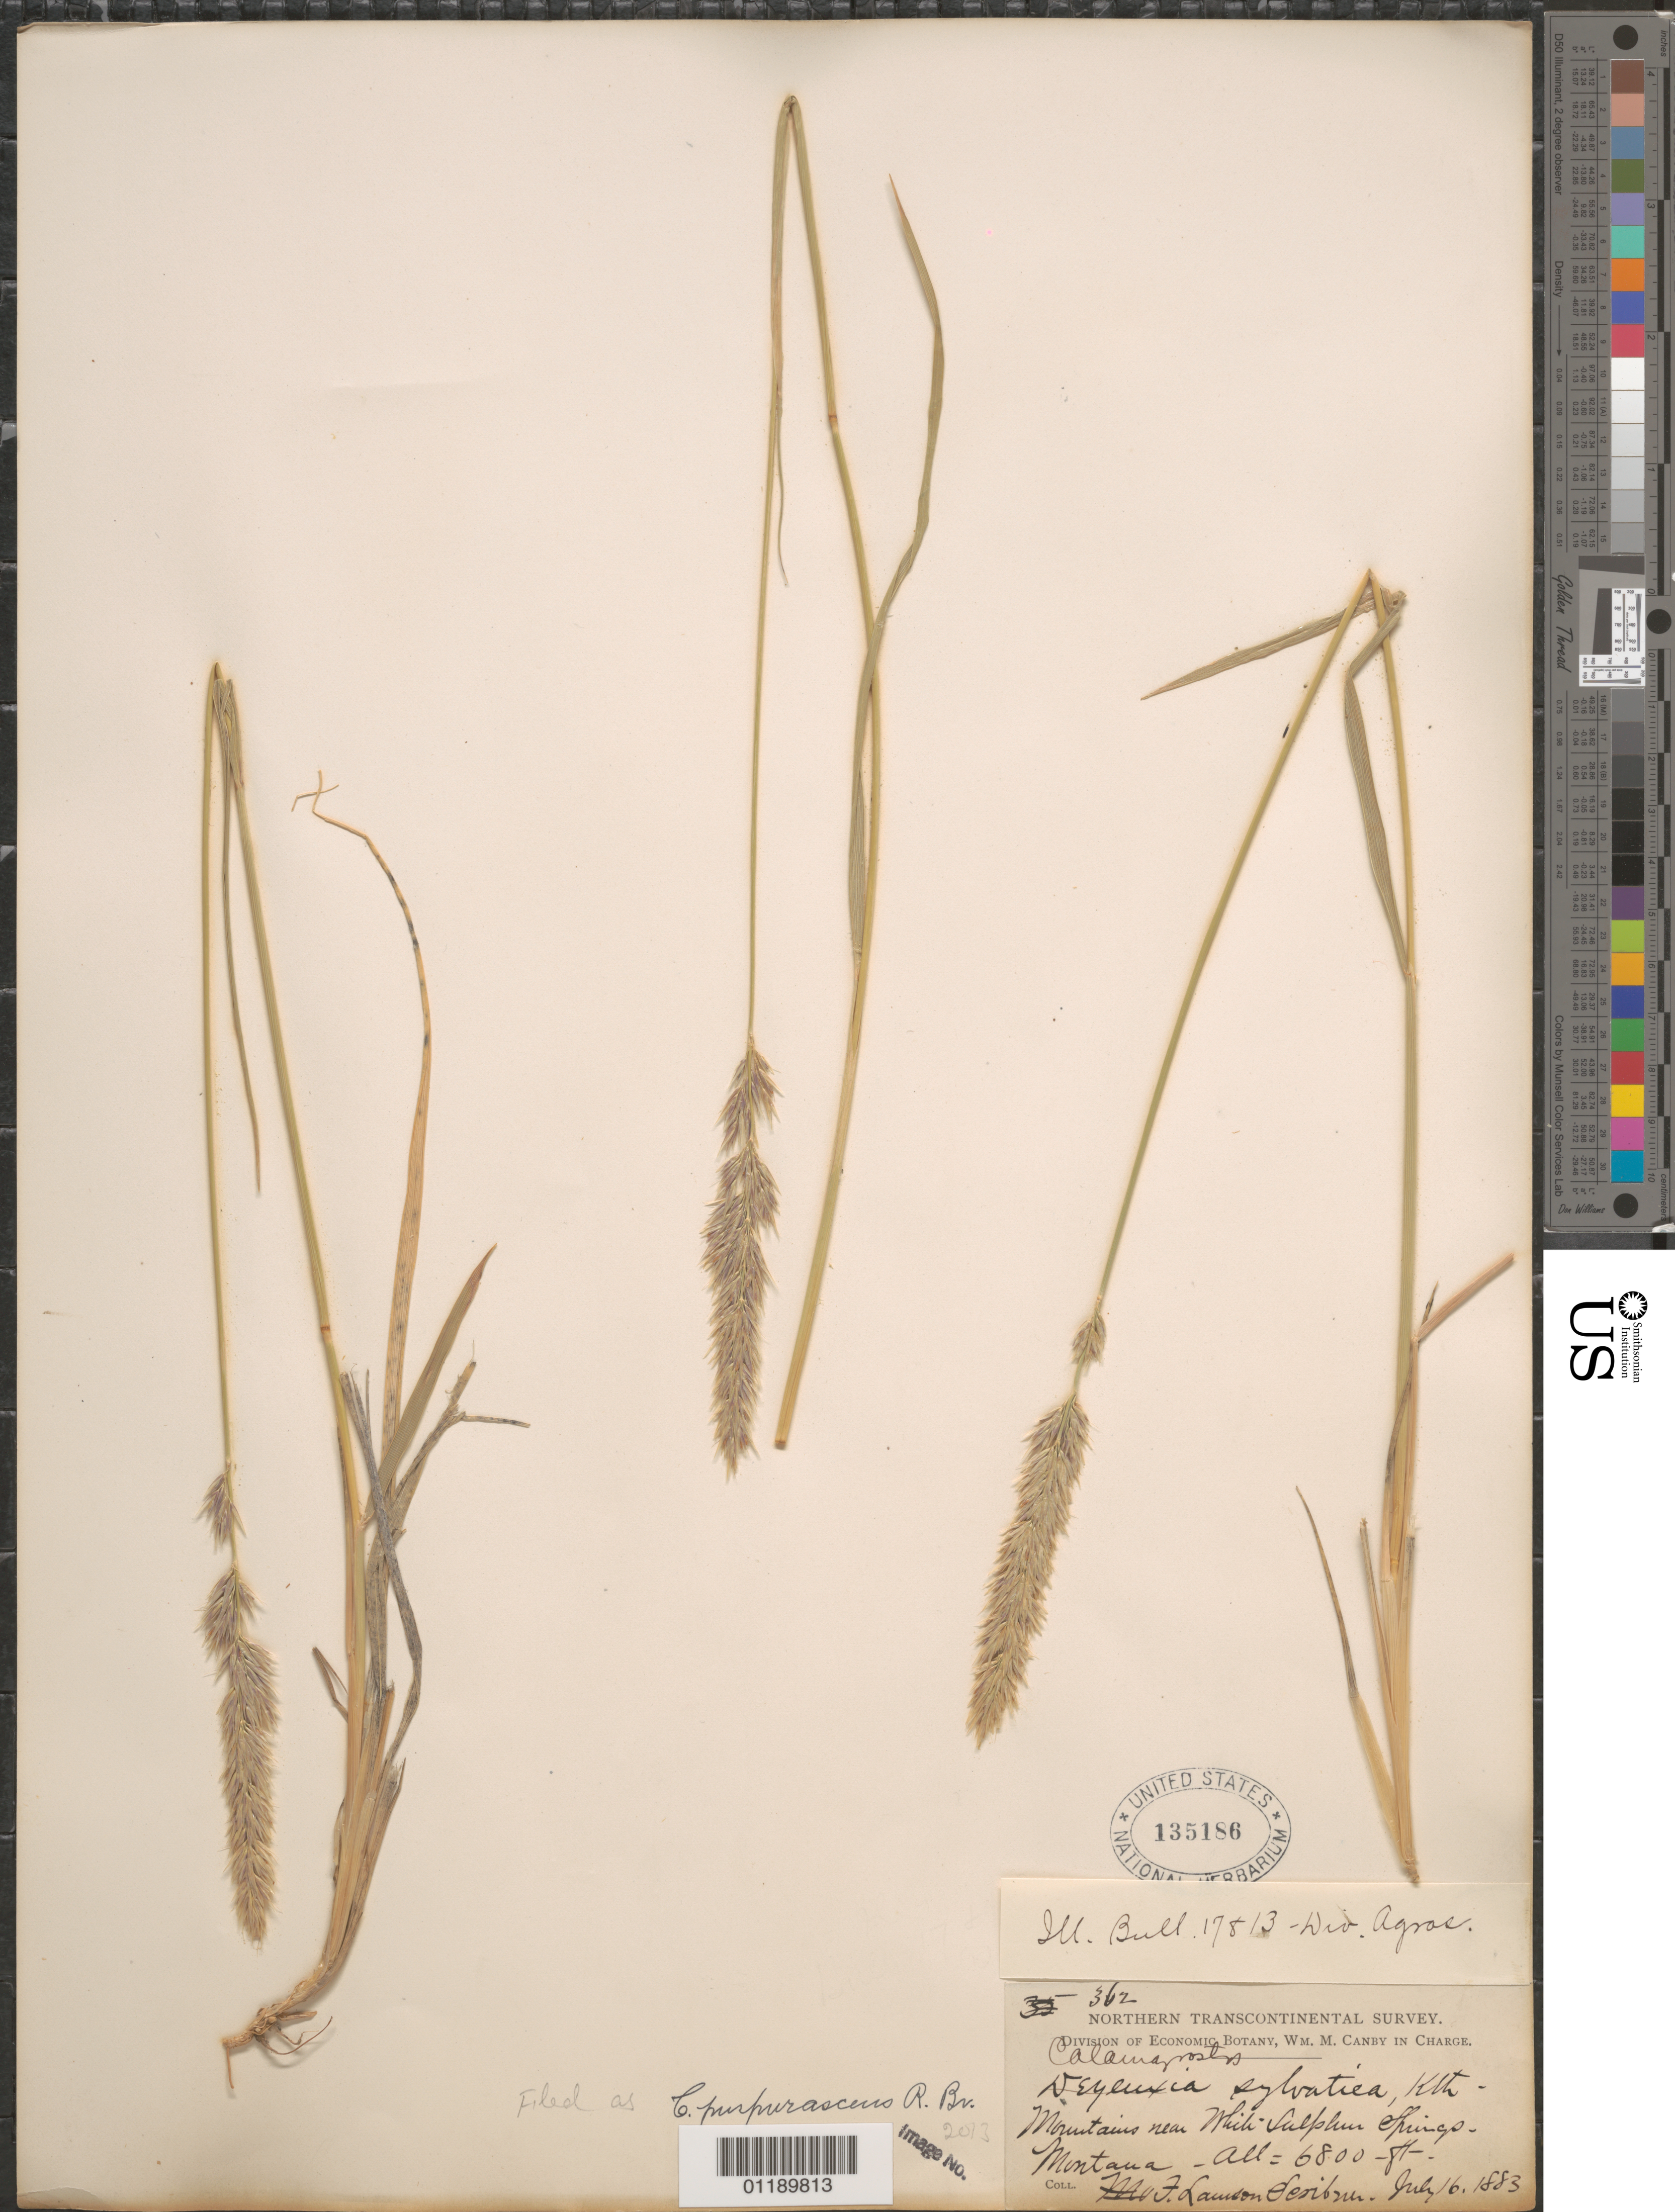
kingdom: Plantae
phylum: Tracheophyta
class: Liliopsida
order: Poales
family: Poaceae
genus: Calamagrostis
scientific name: Calamagrostis purpurascens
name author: R. Br.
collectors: F. L. Scribner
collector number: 362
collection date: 1883-07-16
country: United States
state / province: Montana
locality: Mountains near White Sulphur Springs.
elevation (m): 2073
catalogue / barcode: US 135186